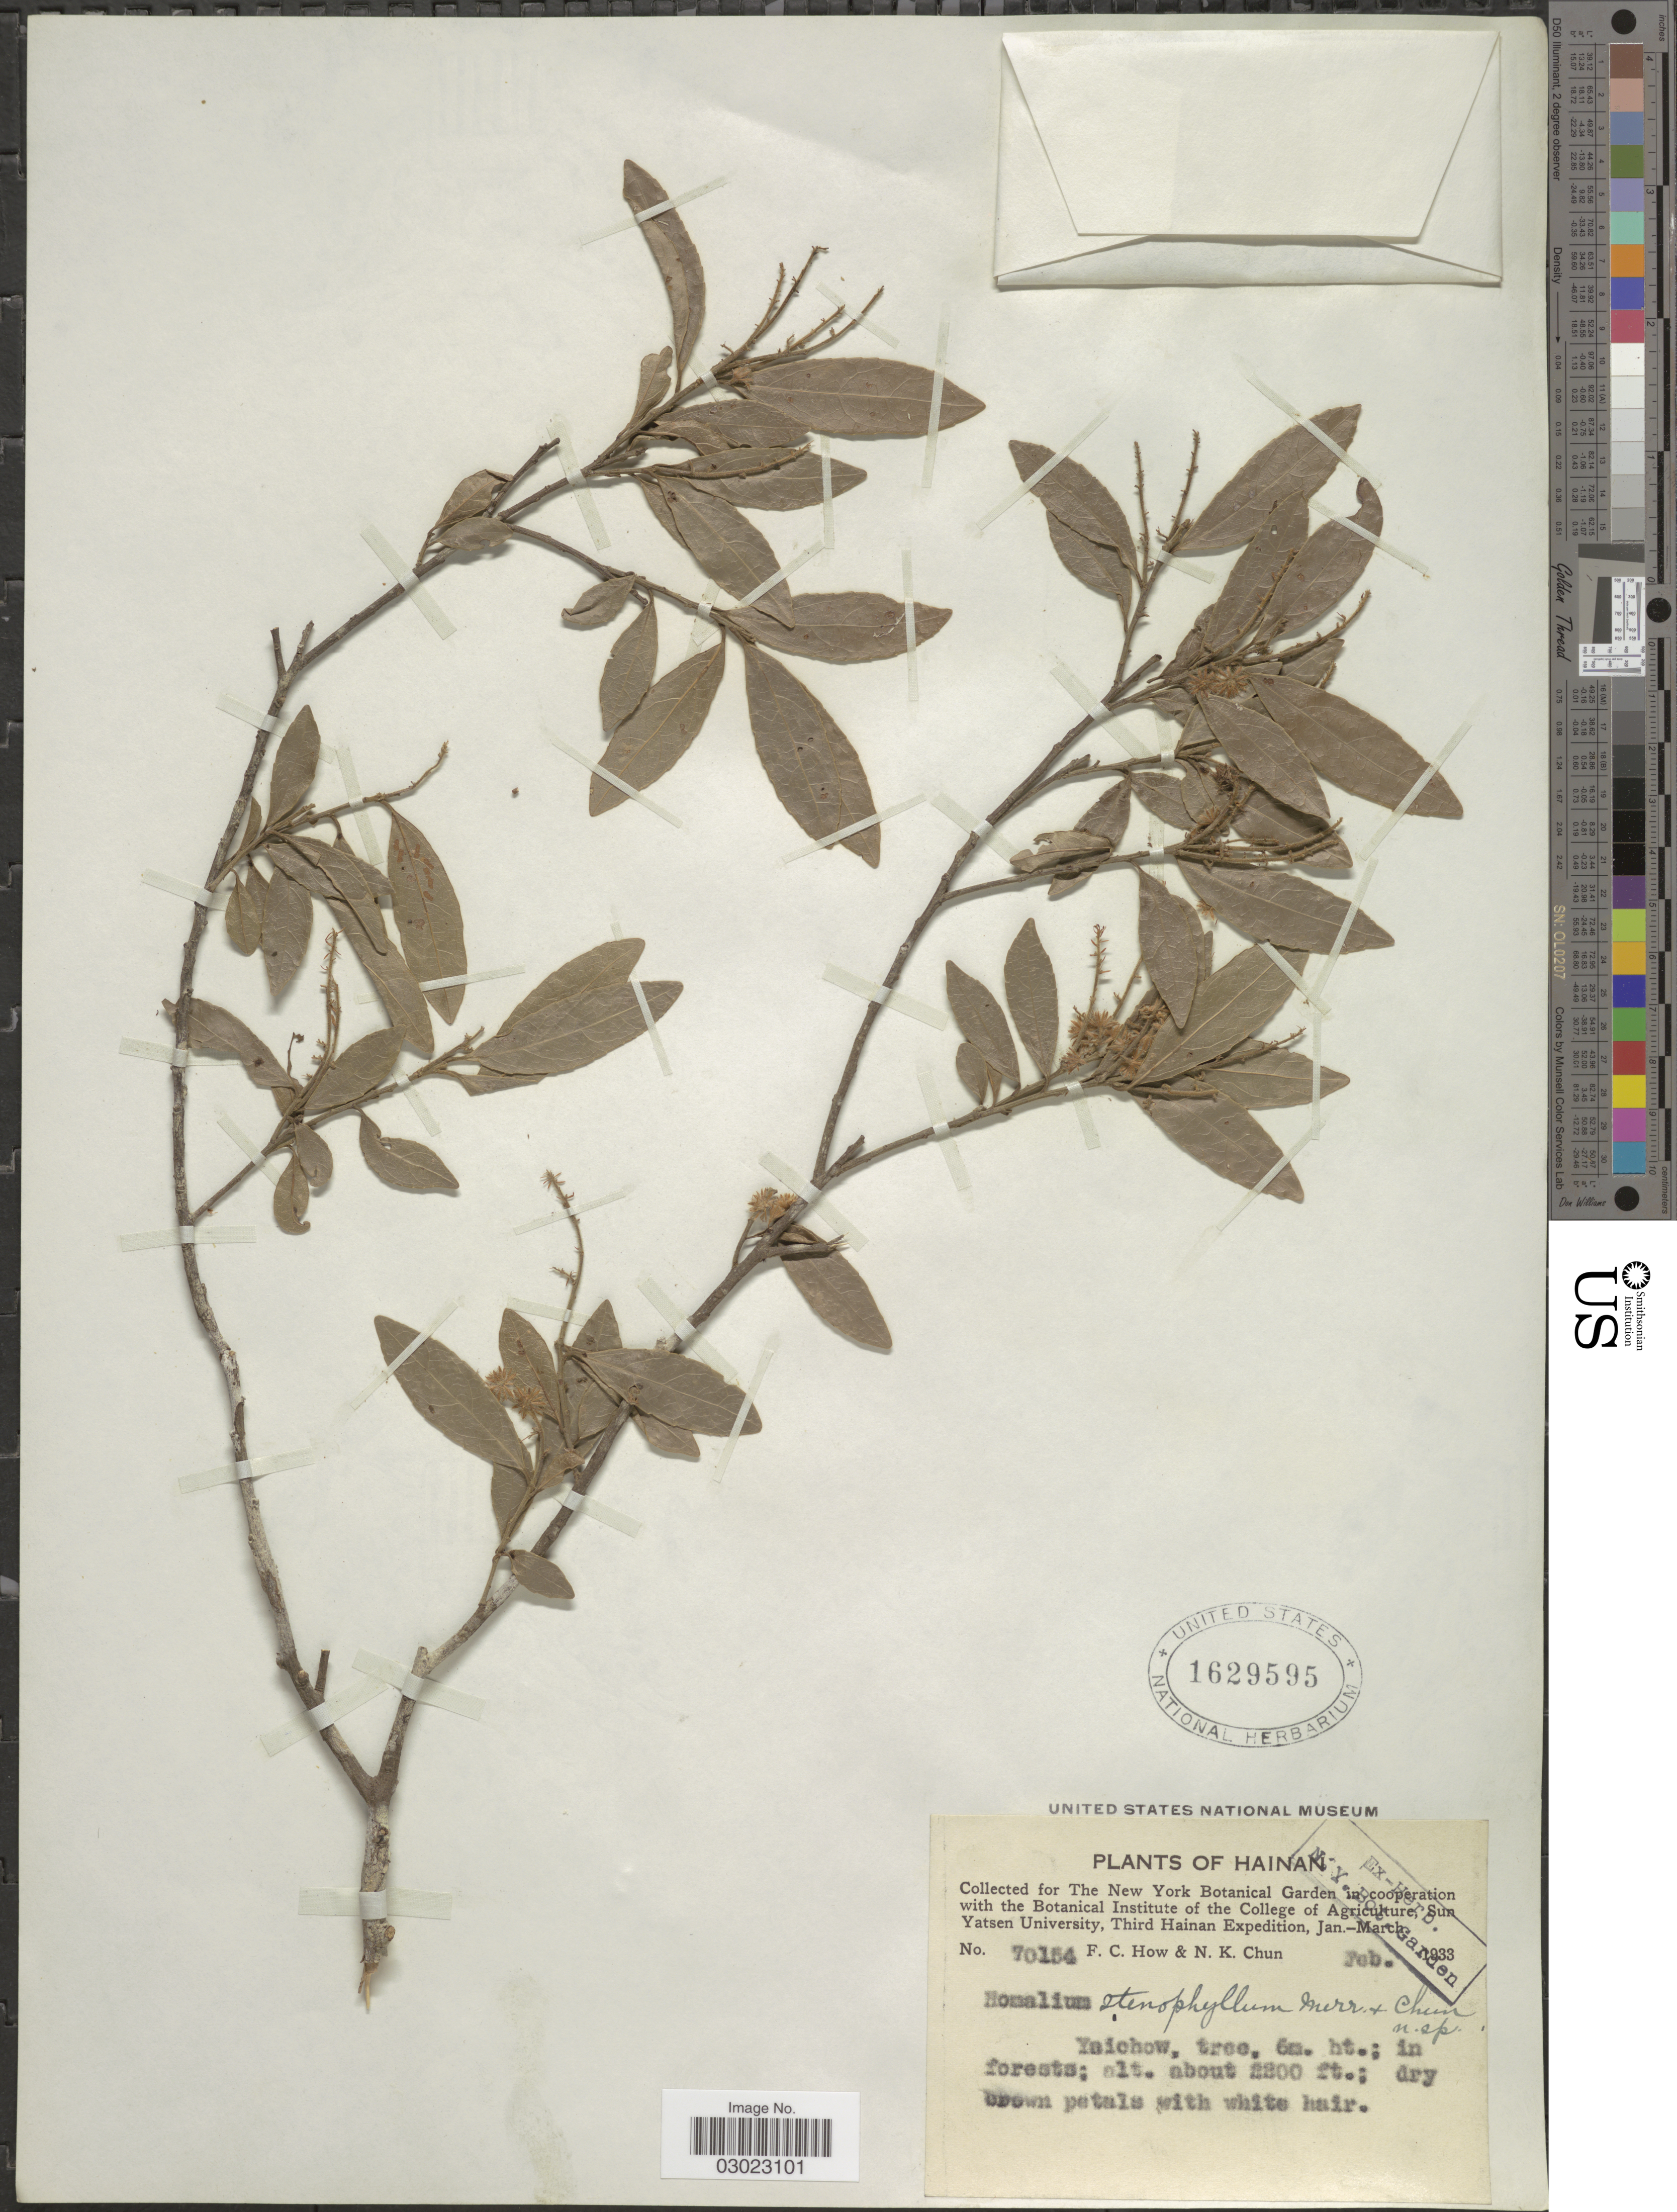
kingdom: Plantae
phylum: Tracheophyta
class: Magnoliopsida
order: Malpighiales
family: Salicaceae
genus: Homalium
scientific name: Homalium stenophyllum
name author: Merr. & Chun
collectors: F. C. How & N. K. Chun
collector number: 70154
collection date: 1933-02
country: China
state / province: Hainan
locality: Yaichow.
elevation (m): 671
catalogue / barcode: US 1629595